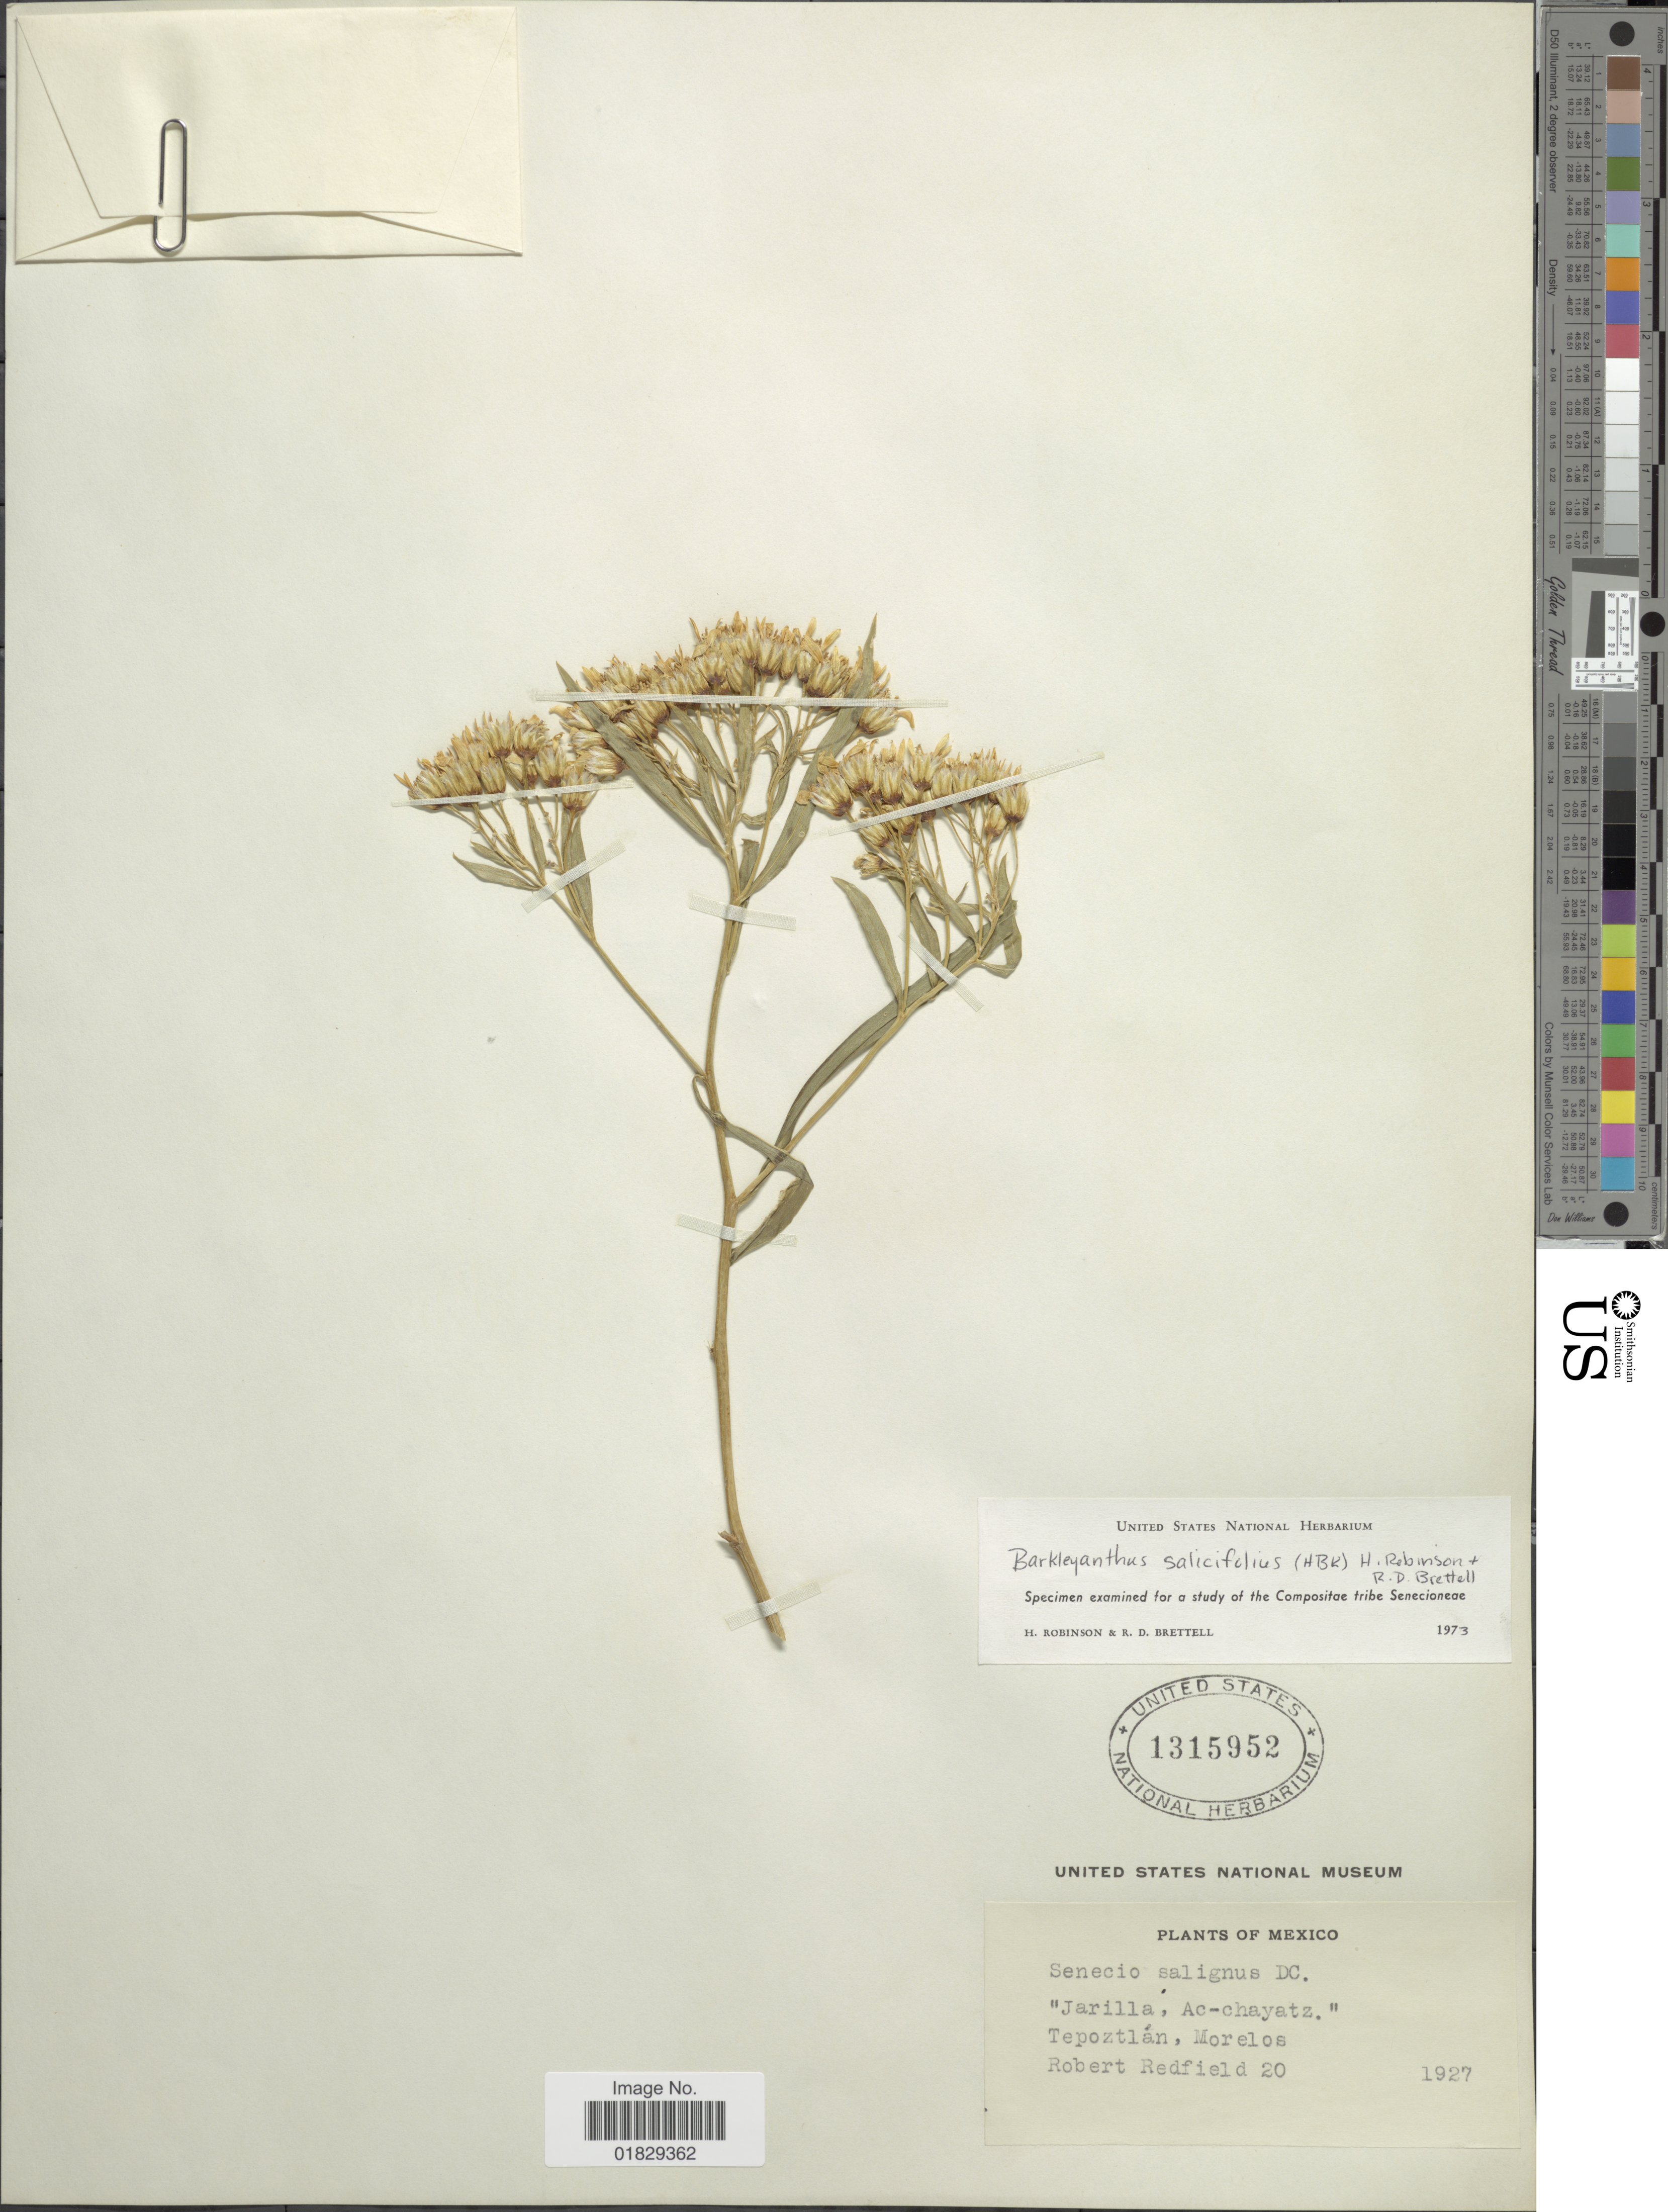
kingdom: Plantae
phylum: Tracheophyta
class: Magnoliopsida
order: Asterales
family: Asteraceae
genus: Barkleyanthus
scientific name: Barkleyanthus salicifolius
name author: (Kunth) H. Rob. & Brettell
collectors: R. Redfield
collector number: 20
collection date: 1927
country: Mexico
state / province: Morelos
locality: Tepoztlán, Morelos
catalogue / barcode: US 1315952